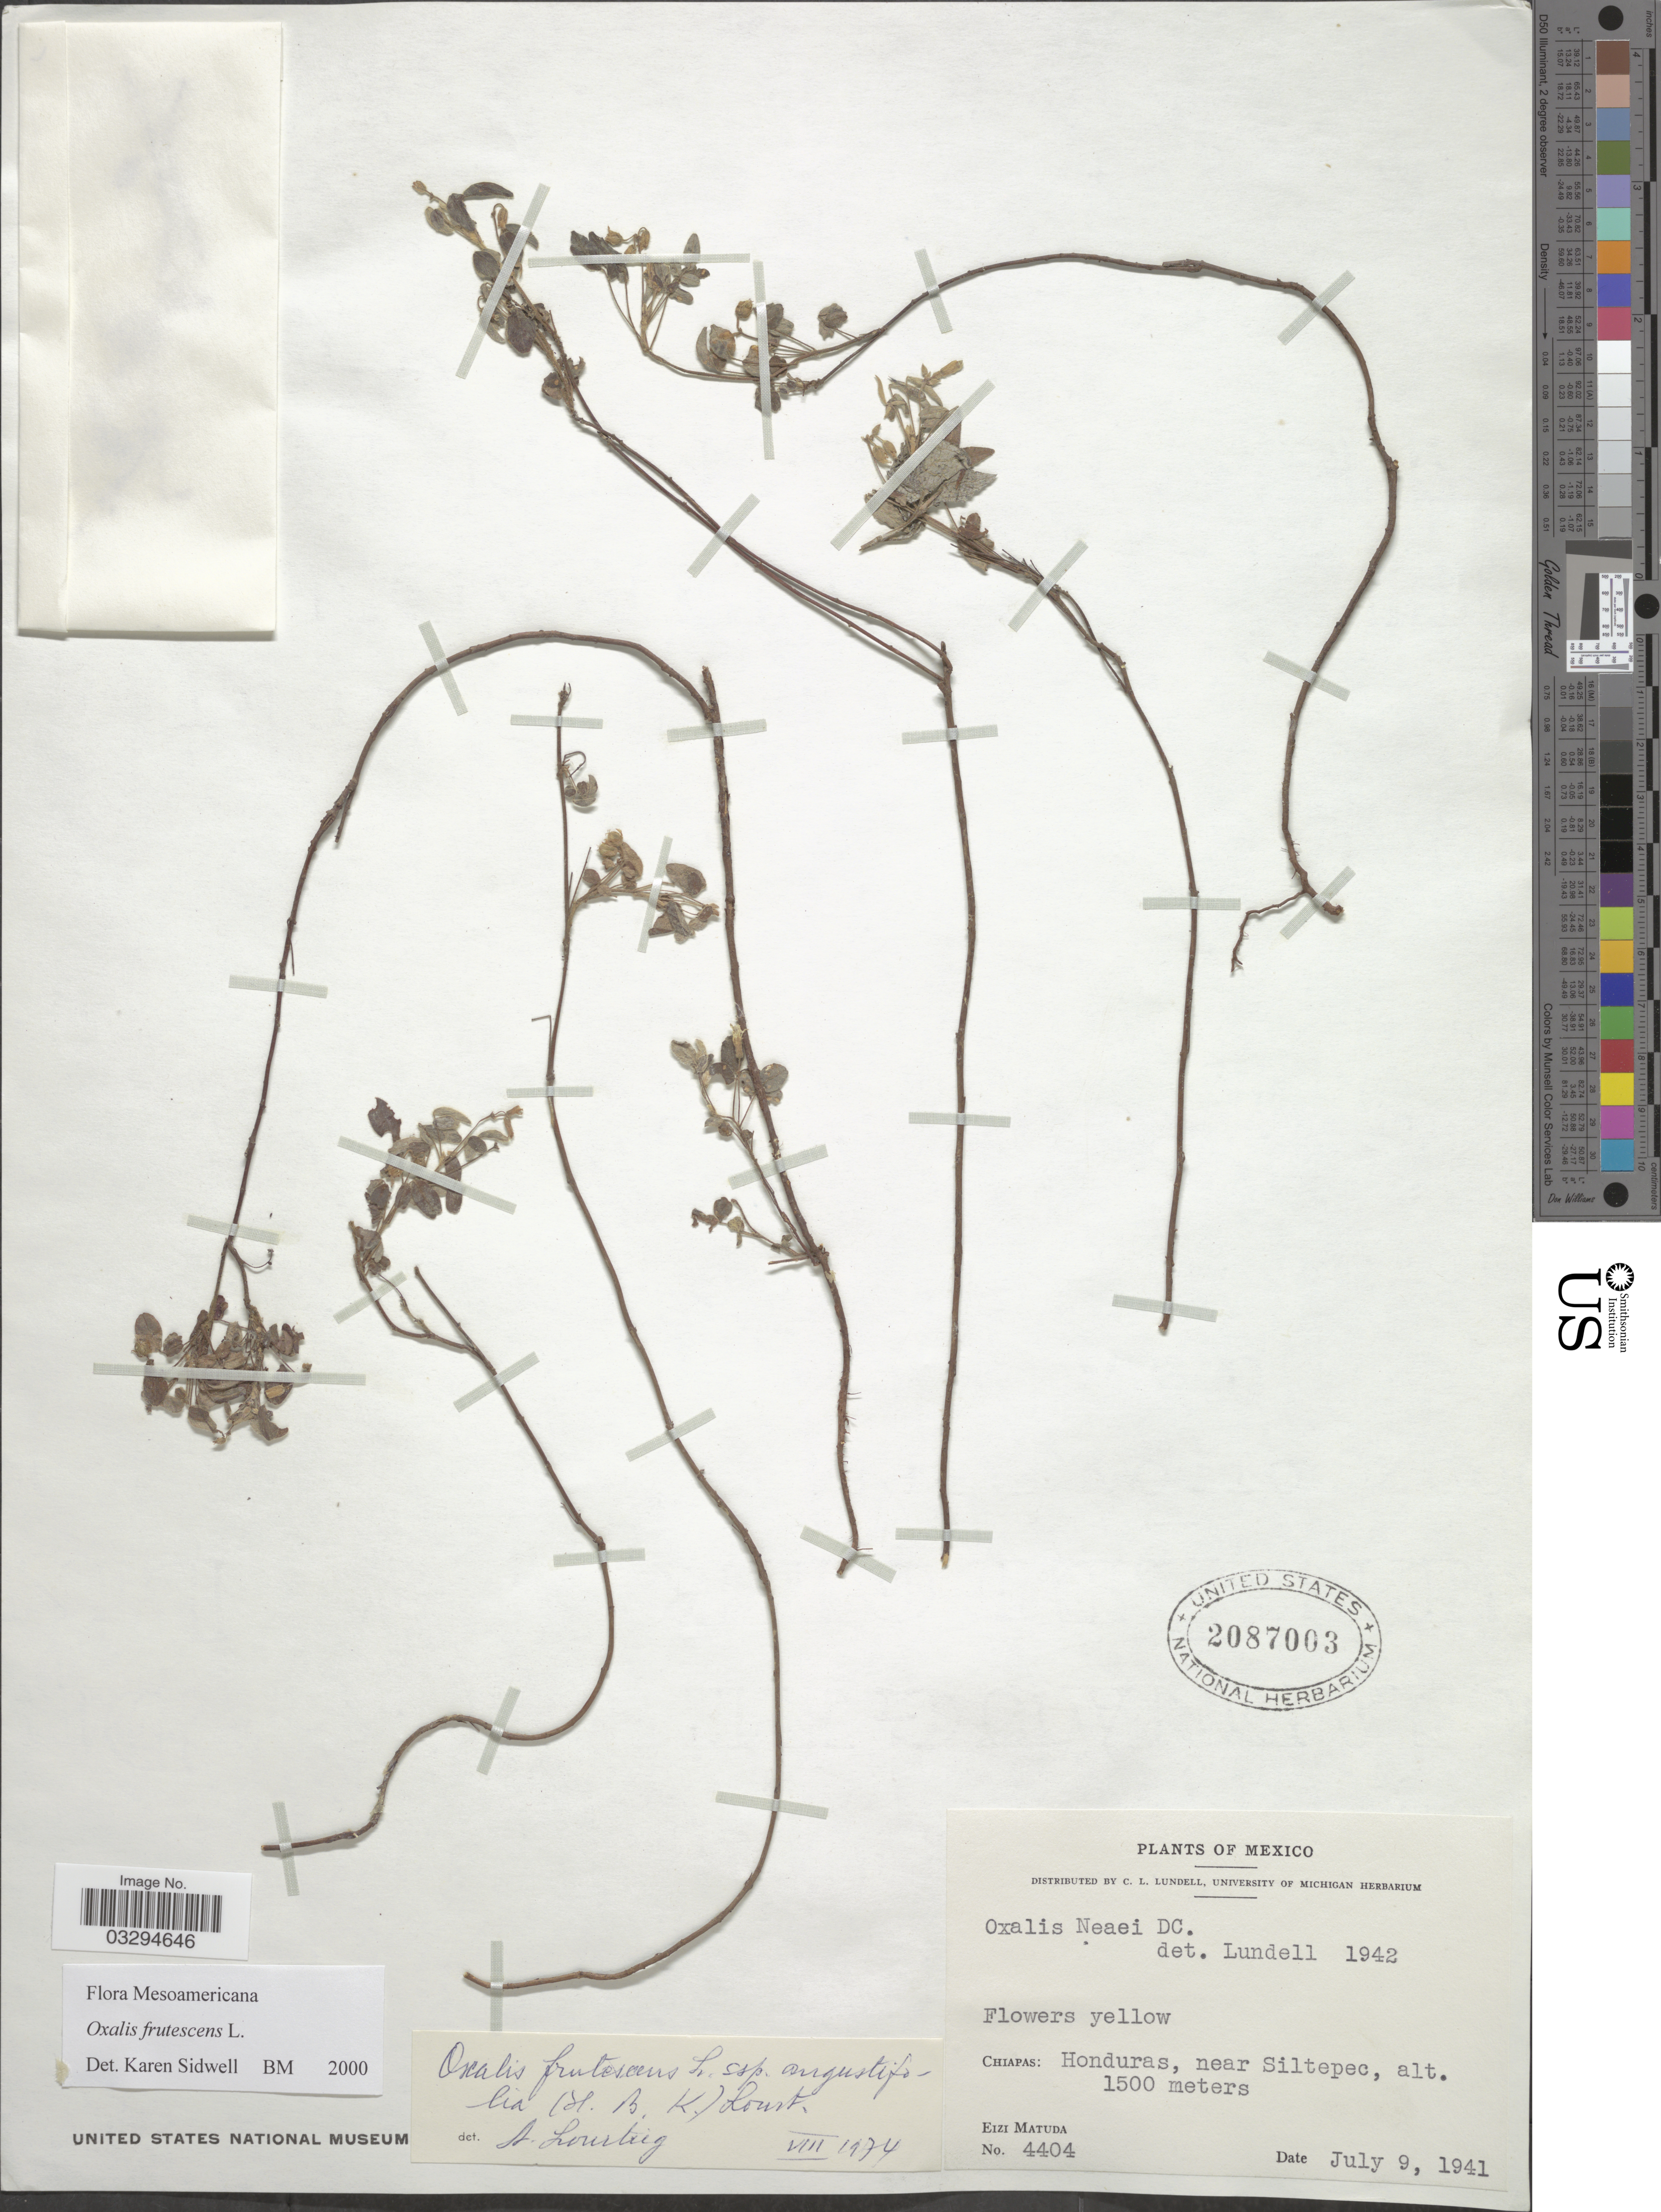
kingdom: Plantae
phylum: Tracheophyta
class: Magnoliopsida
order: Oxalidales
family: Oxalidaceae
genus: Oxalis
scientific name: Oxalis frutescens subsp. angustifolia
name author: (Kunth) Lourteig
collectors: E. Matuda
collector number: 4404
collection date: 1941-07-09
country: Mexico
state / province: Chiapas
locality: Honduras, near Siltepec.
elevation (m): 1500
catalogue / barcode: US 2087003